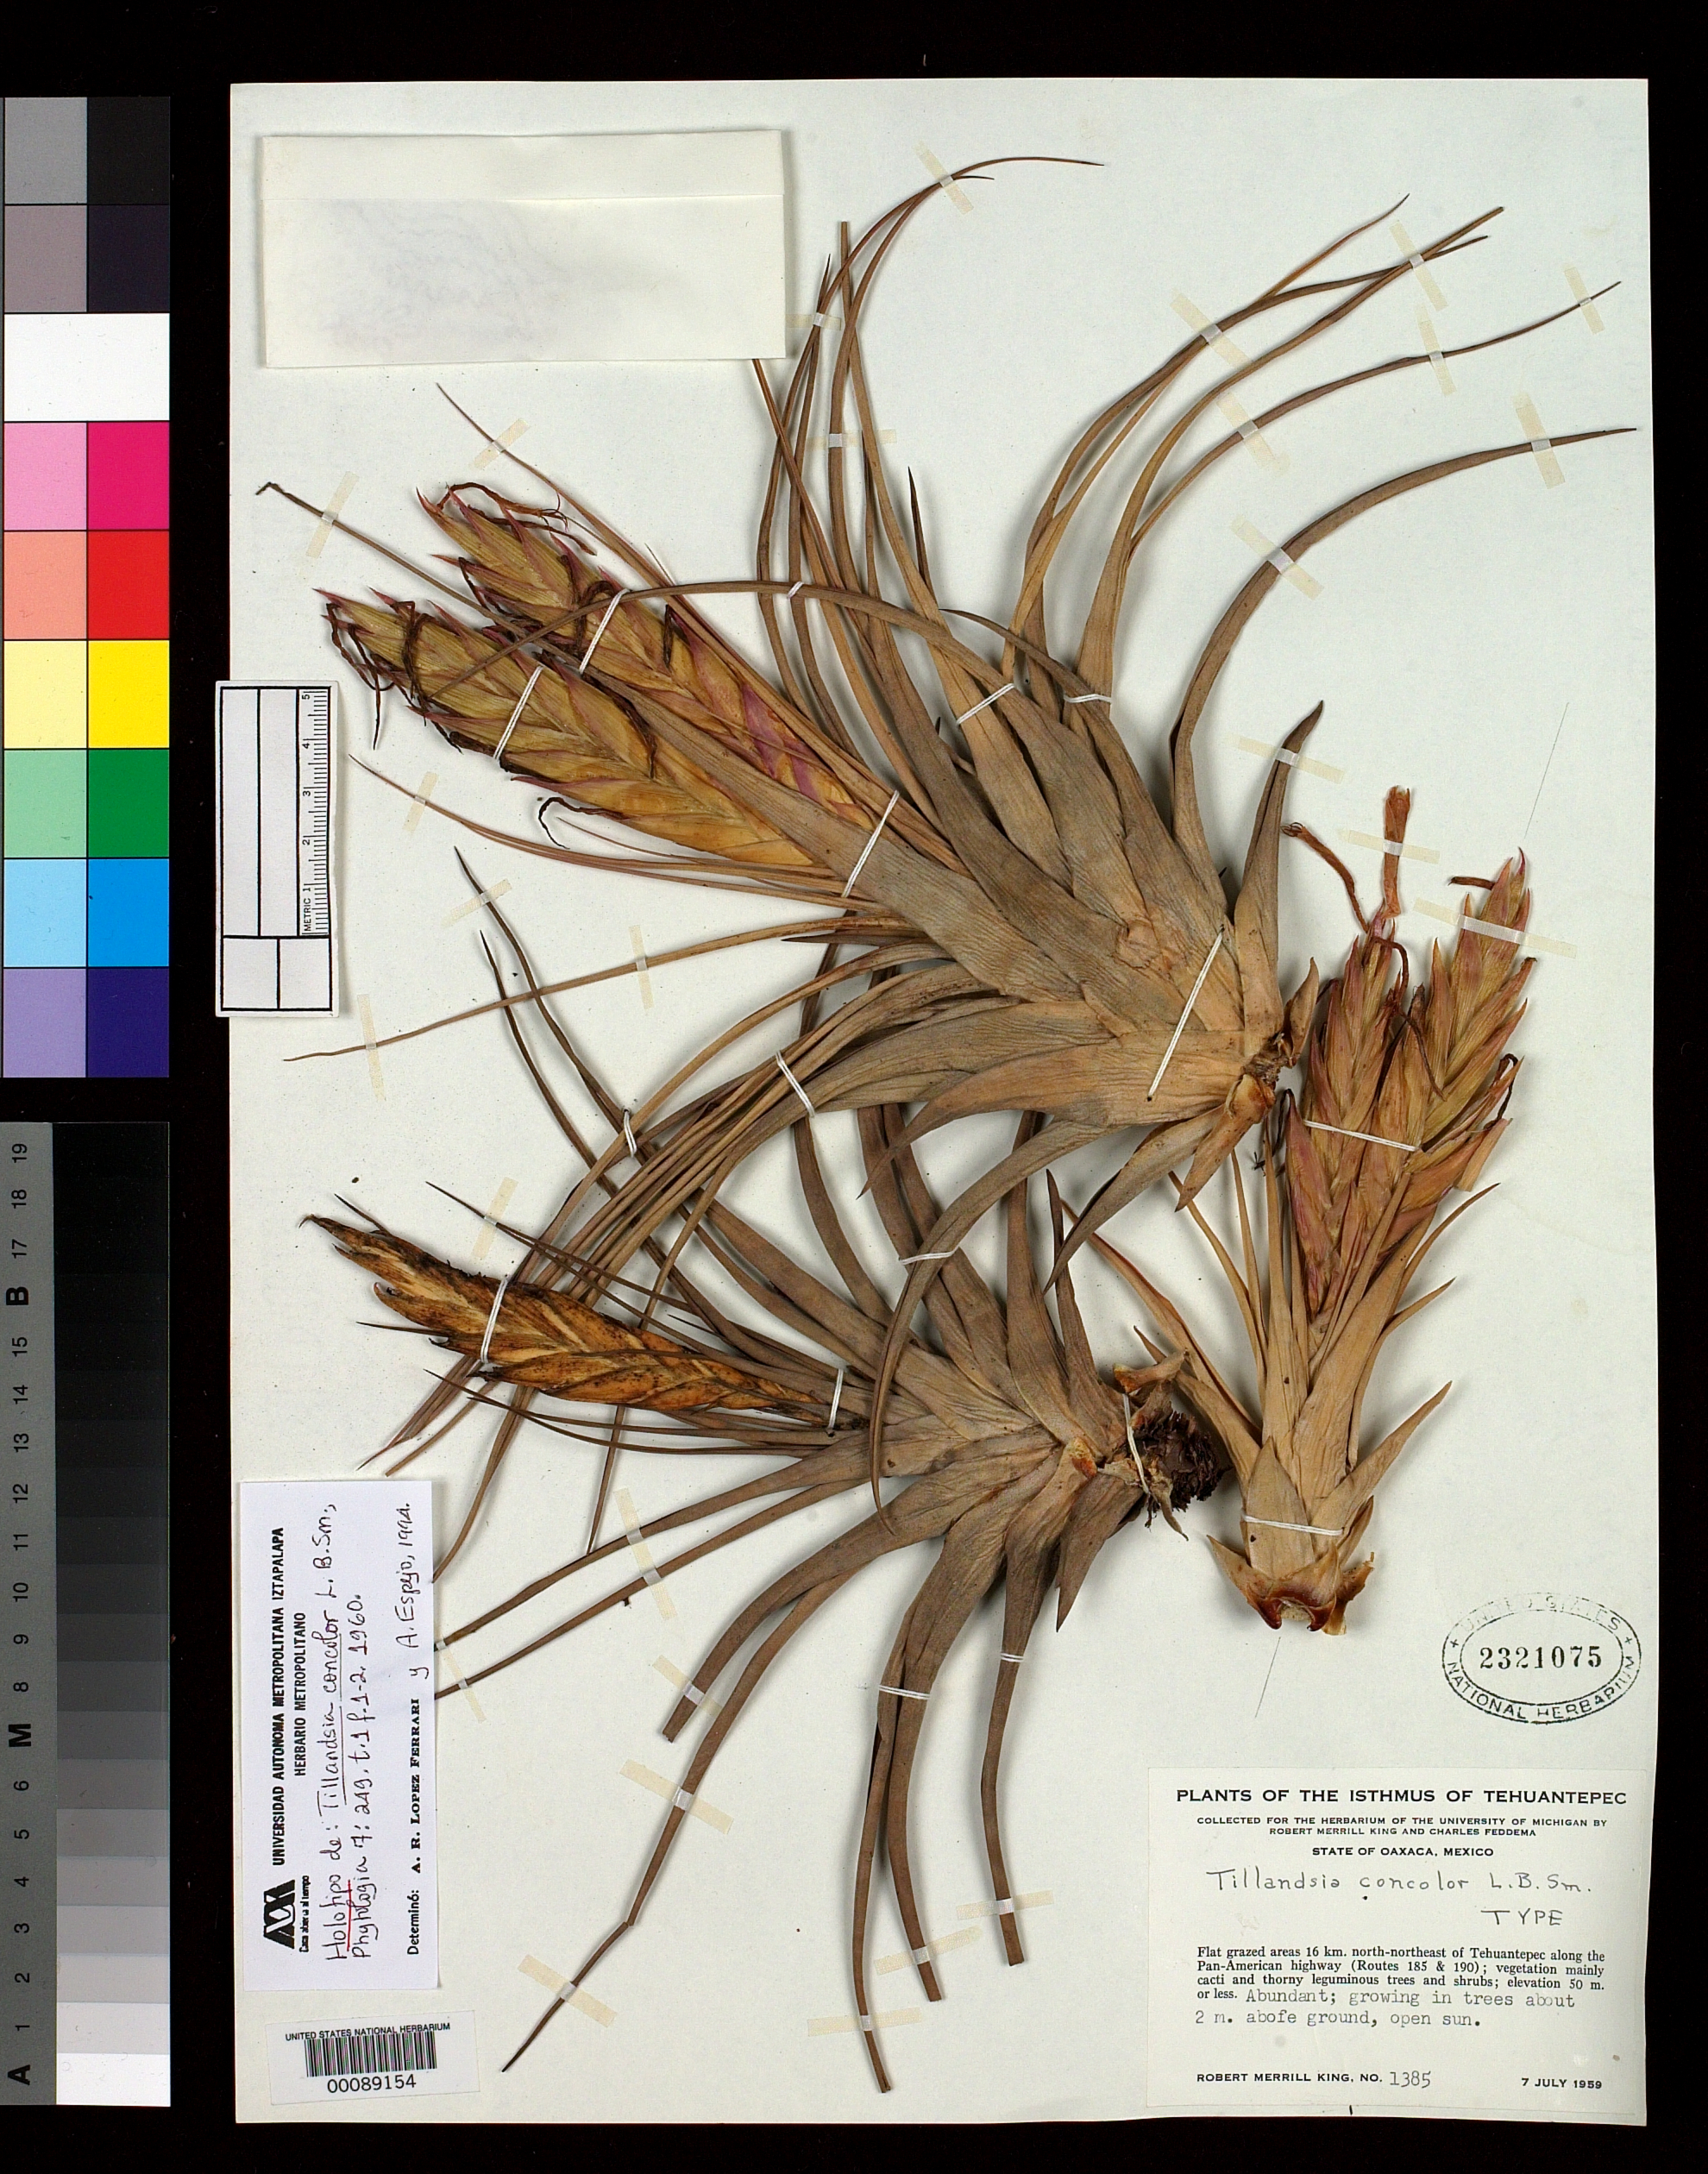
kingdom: Plantae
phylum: Tracheophyta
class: Liliopsida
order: Poales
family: Bromeliaceae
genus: Tillandsia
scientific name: Tillandsia concolor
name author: L.B. Sm.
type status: Holotype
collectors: R. M. King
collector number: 1385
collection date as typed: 07 Jul 1959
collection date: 1959-07-07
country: Mexico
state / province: Oaxaca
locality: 16 km. NNE of Tehuantepec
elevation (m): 50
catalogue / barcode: US 2321075